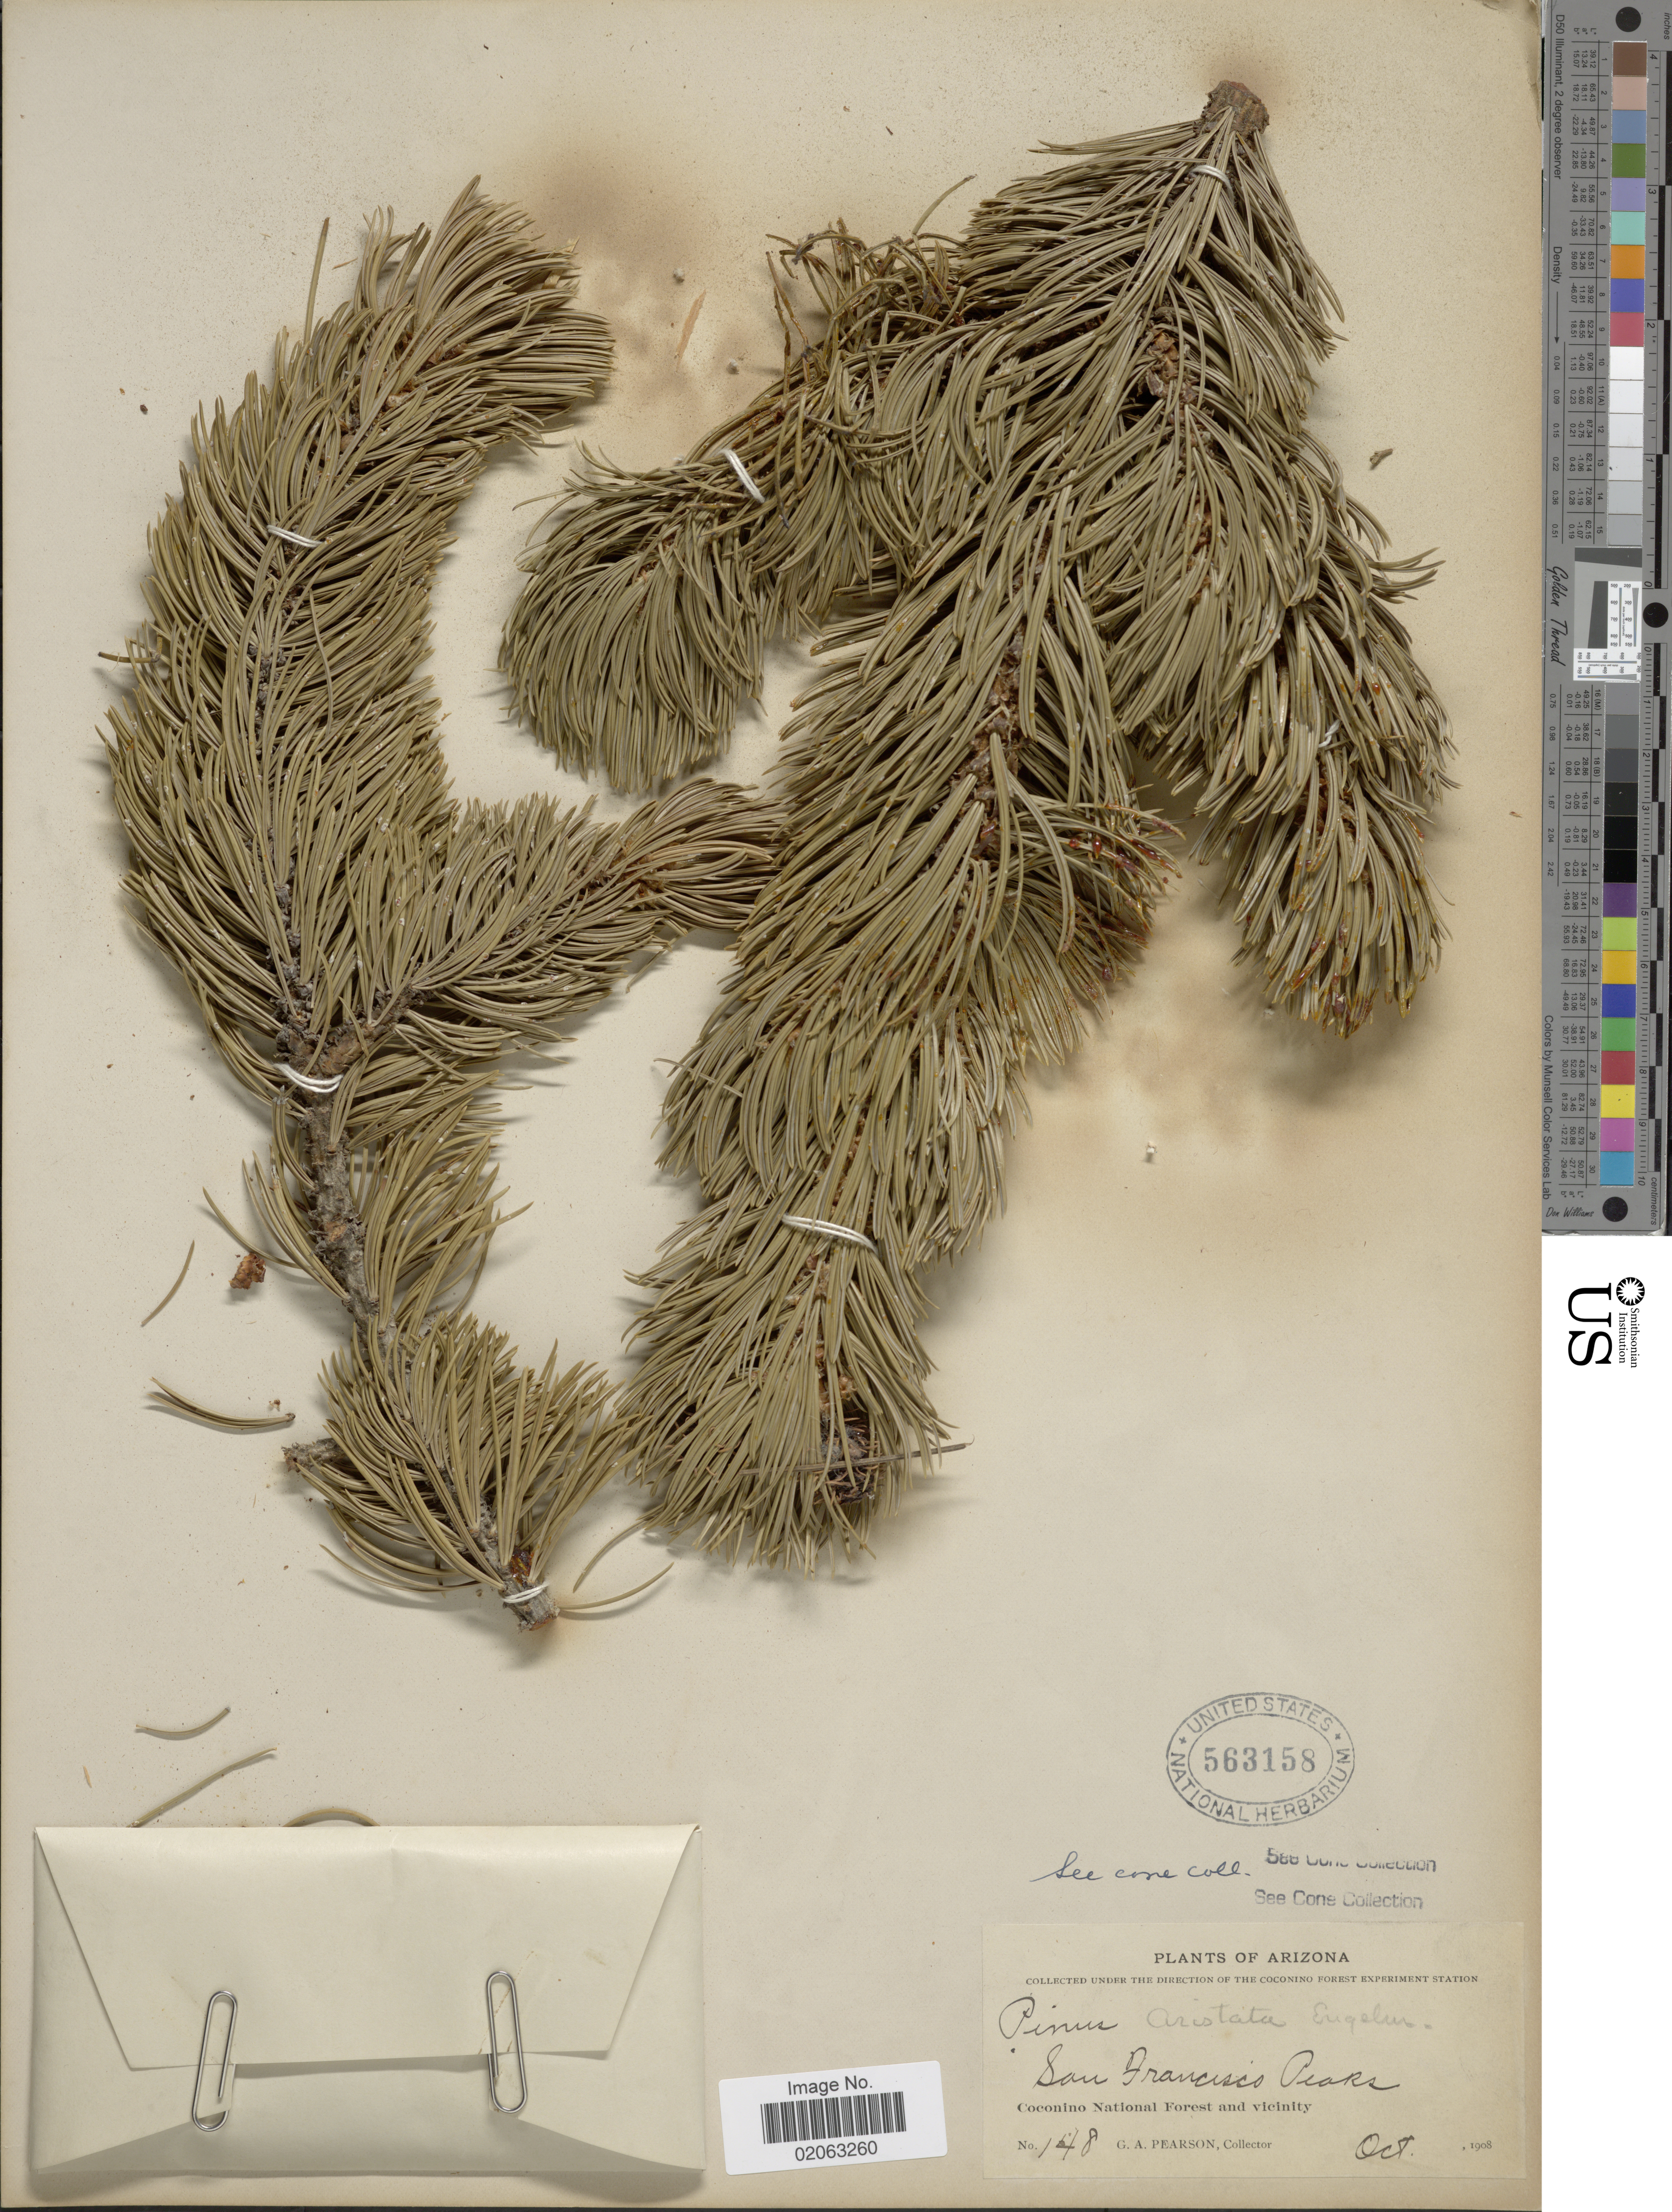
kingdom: Plantae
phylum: Tracheophyta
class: Pinopsida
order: Pinales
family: Pinaceae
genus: Pinus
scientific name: Pinus aristata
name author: Engelm.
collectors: G. Pearson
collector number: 148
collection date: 1908-10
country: United States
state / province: Arizona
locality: San Francisco Peaks, Coconino National Forest and vicinity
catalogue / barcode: US 563158